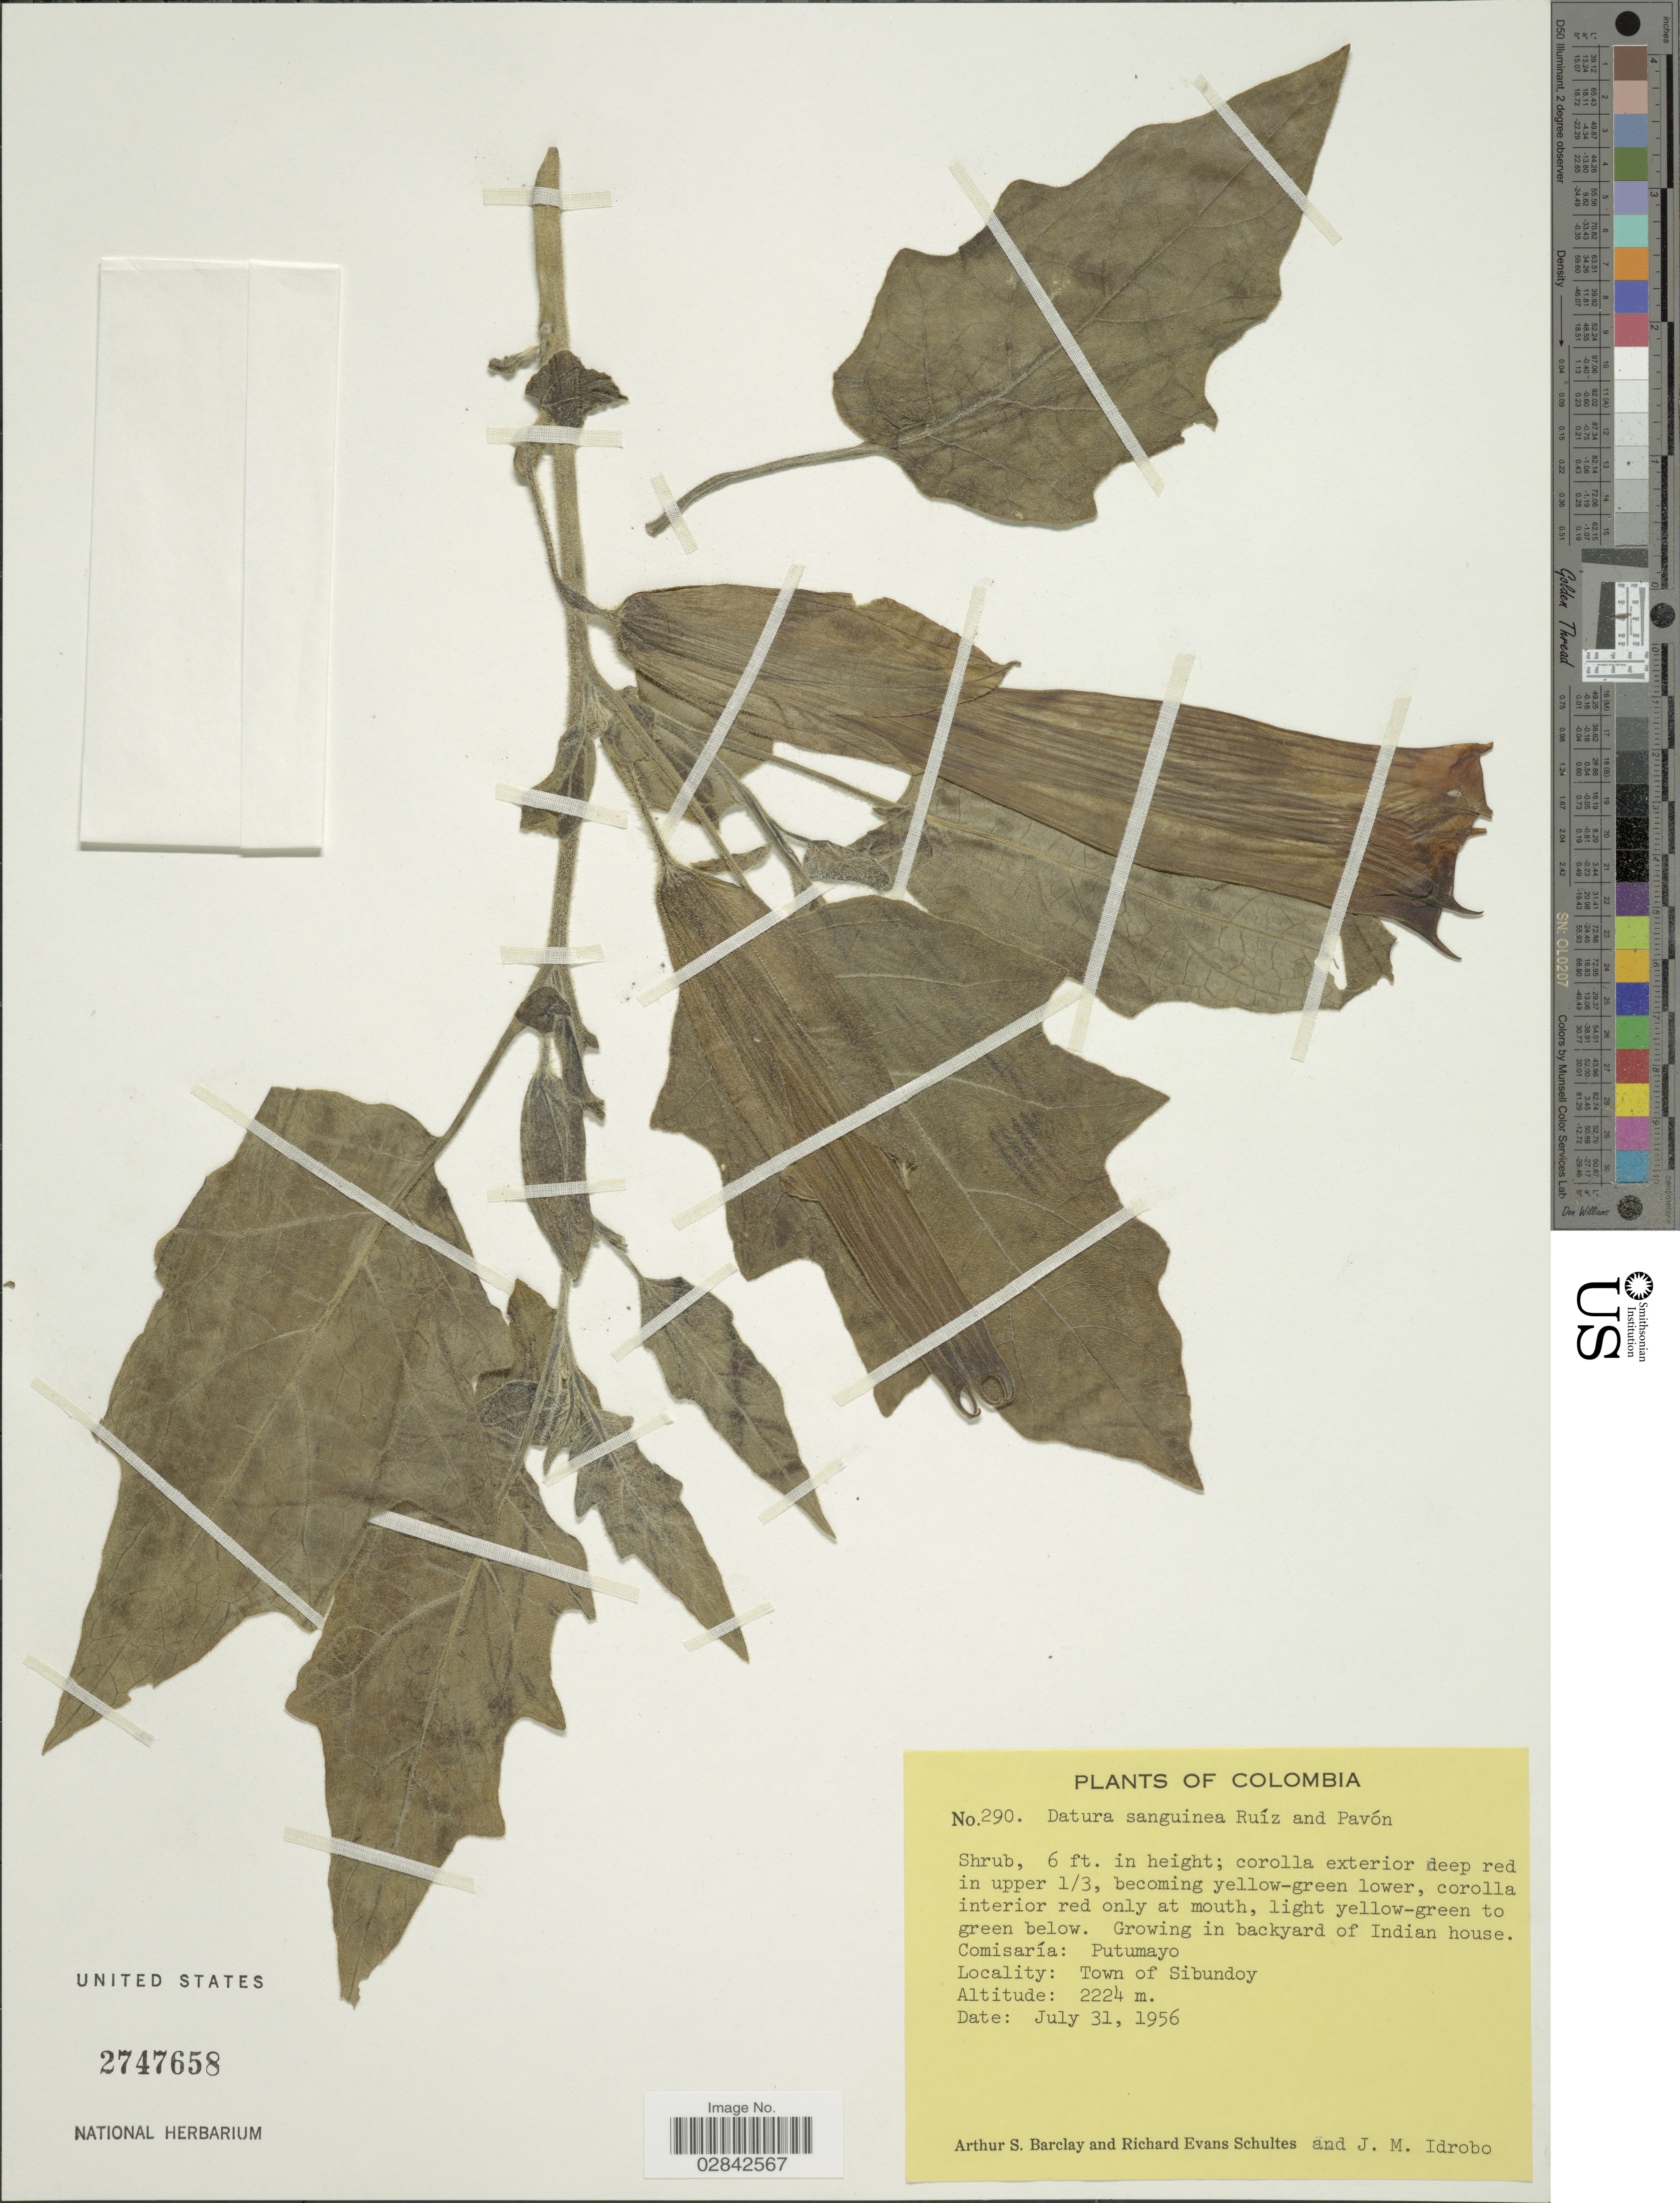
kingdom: Plantae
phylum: Tracheophyta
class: Magnoliopsida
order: Solanales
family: Solanaceae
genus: Brugmansia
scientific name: Brugmansia sanguinea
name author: (Ruiz & Pav.) D. Don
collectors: A. S. Barclay, R. E. Schultes & J. M. Idrobo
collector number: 290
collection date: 1956-07-31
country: Colombia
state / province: Putumayo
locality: Comisaría: Putumayo. Town of Sibundoy.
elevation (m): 2224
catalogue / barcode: US 2747658